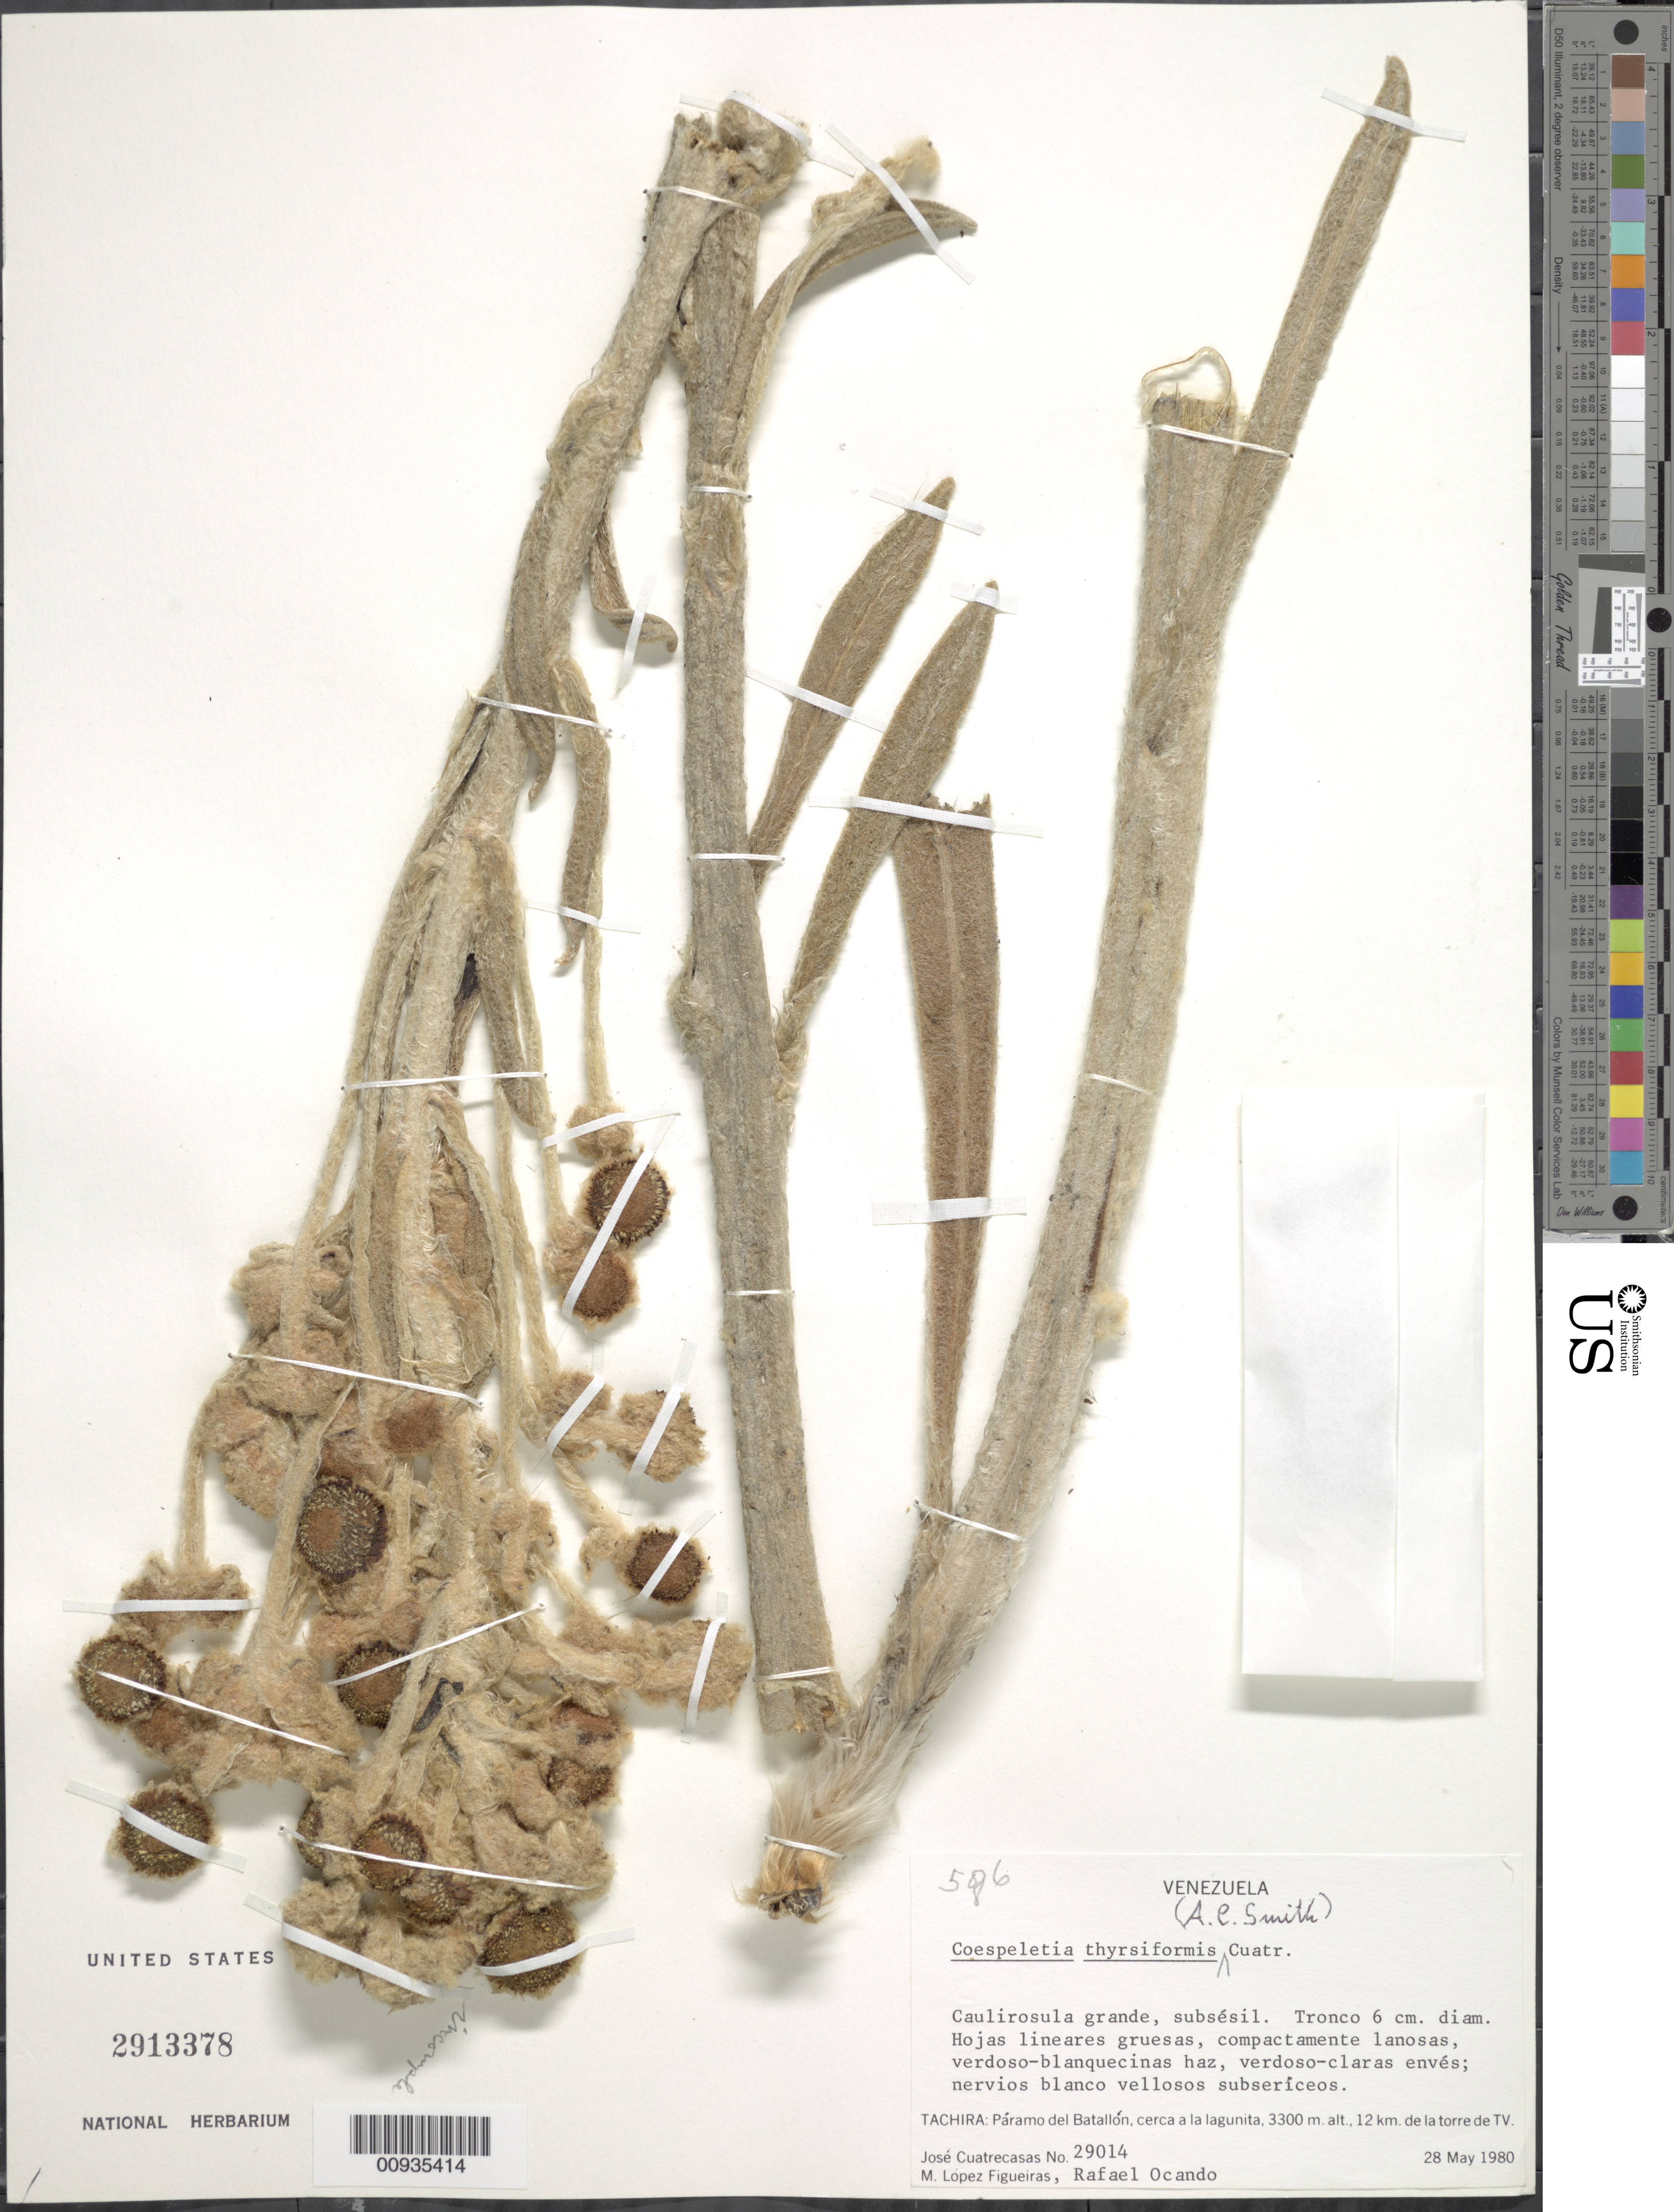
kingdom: Plantae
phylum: Tracheophyta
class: Magnoliopsida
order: Asterales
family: Asteraceae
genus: Coespeletia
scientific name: Coespeletia thyrsiformis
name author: (A.C. Sm.) Cuatrec.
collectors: J. Cuatrecasas, M. López Figueiras & R. Ocando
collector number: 29014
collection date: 1980-05-28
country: Venezuela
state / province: Tachira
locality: Paramo del Batallon, cerca a la lagunita, 12 km de la torre de TV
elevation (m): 3300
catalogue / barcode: US 2913378